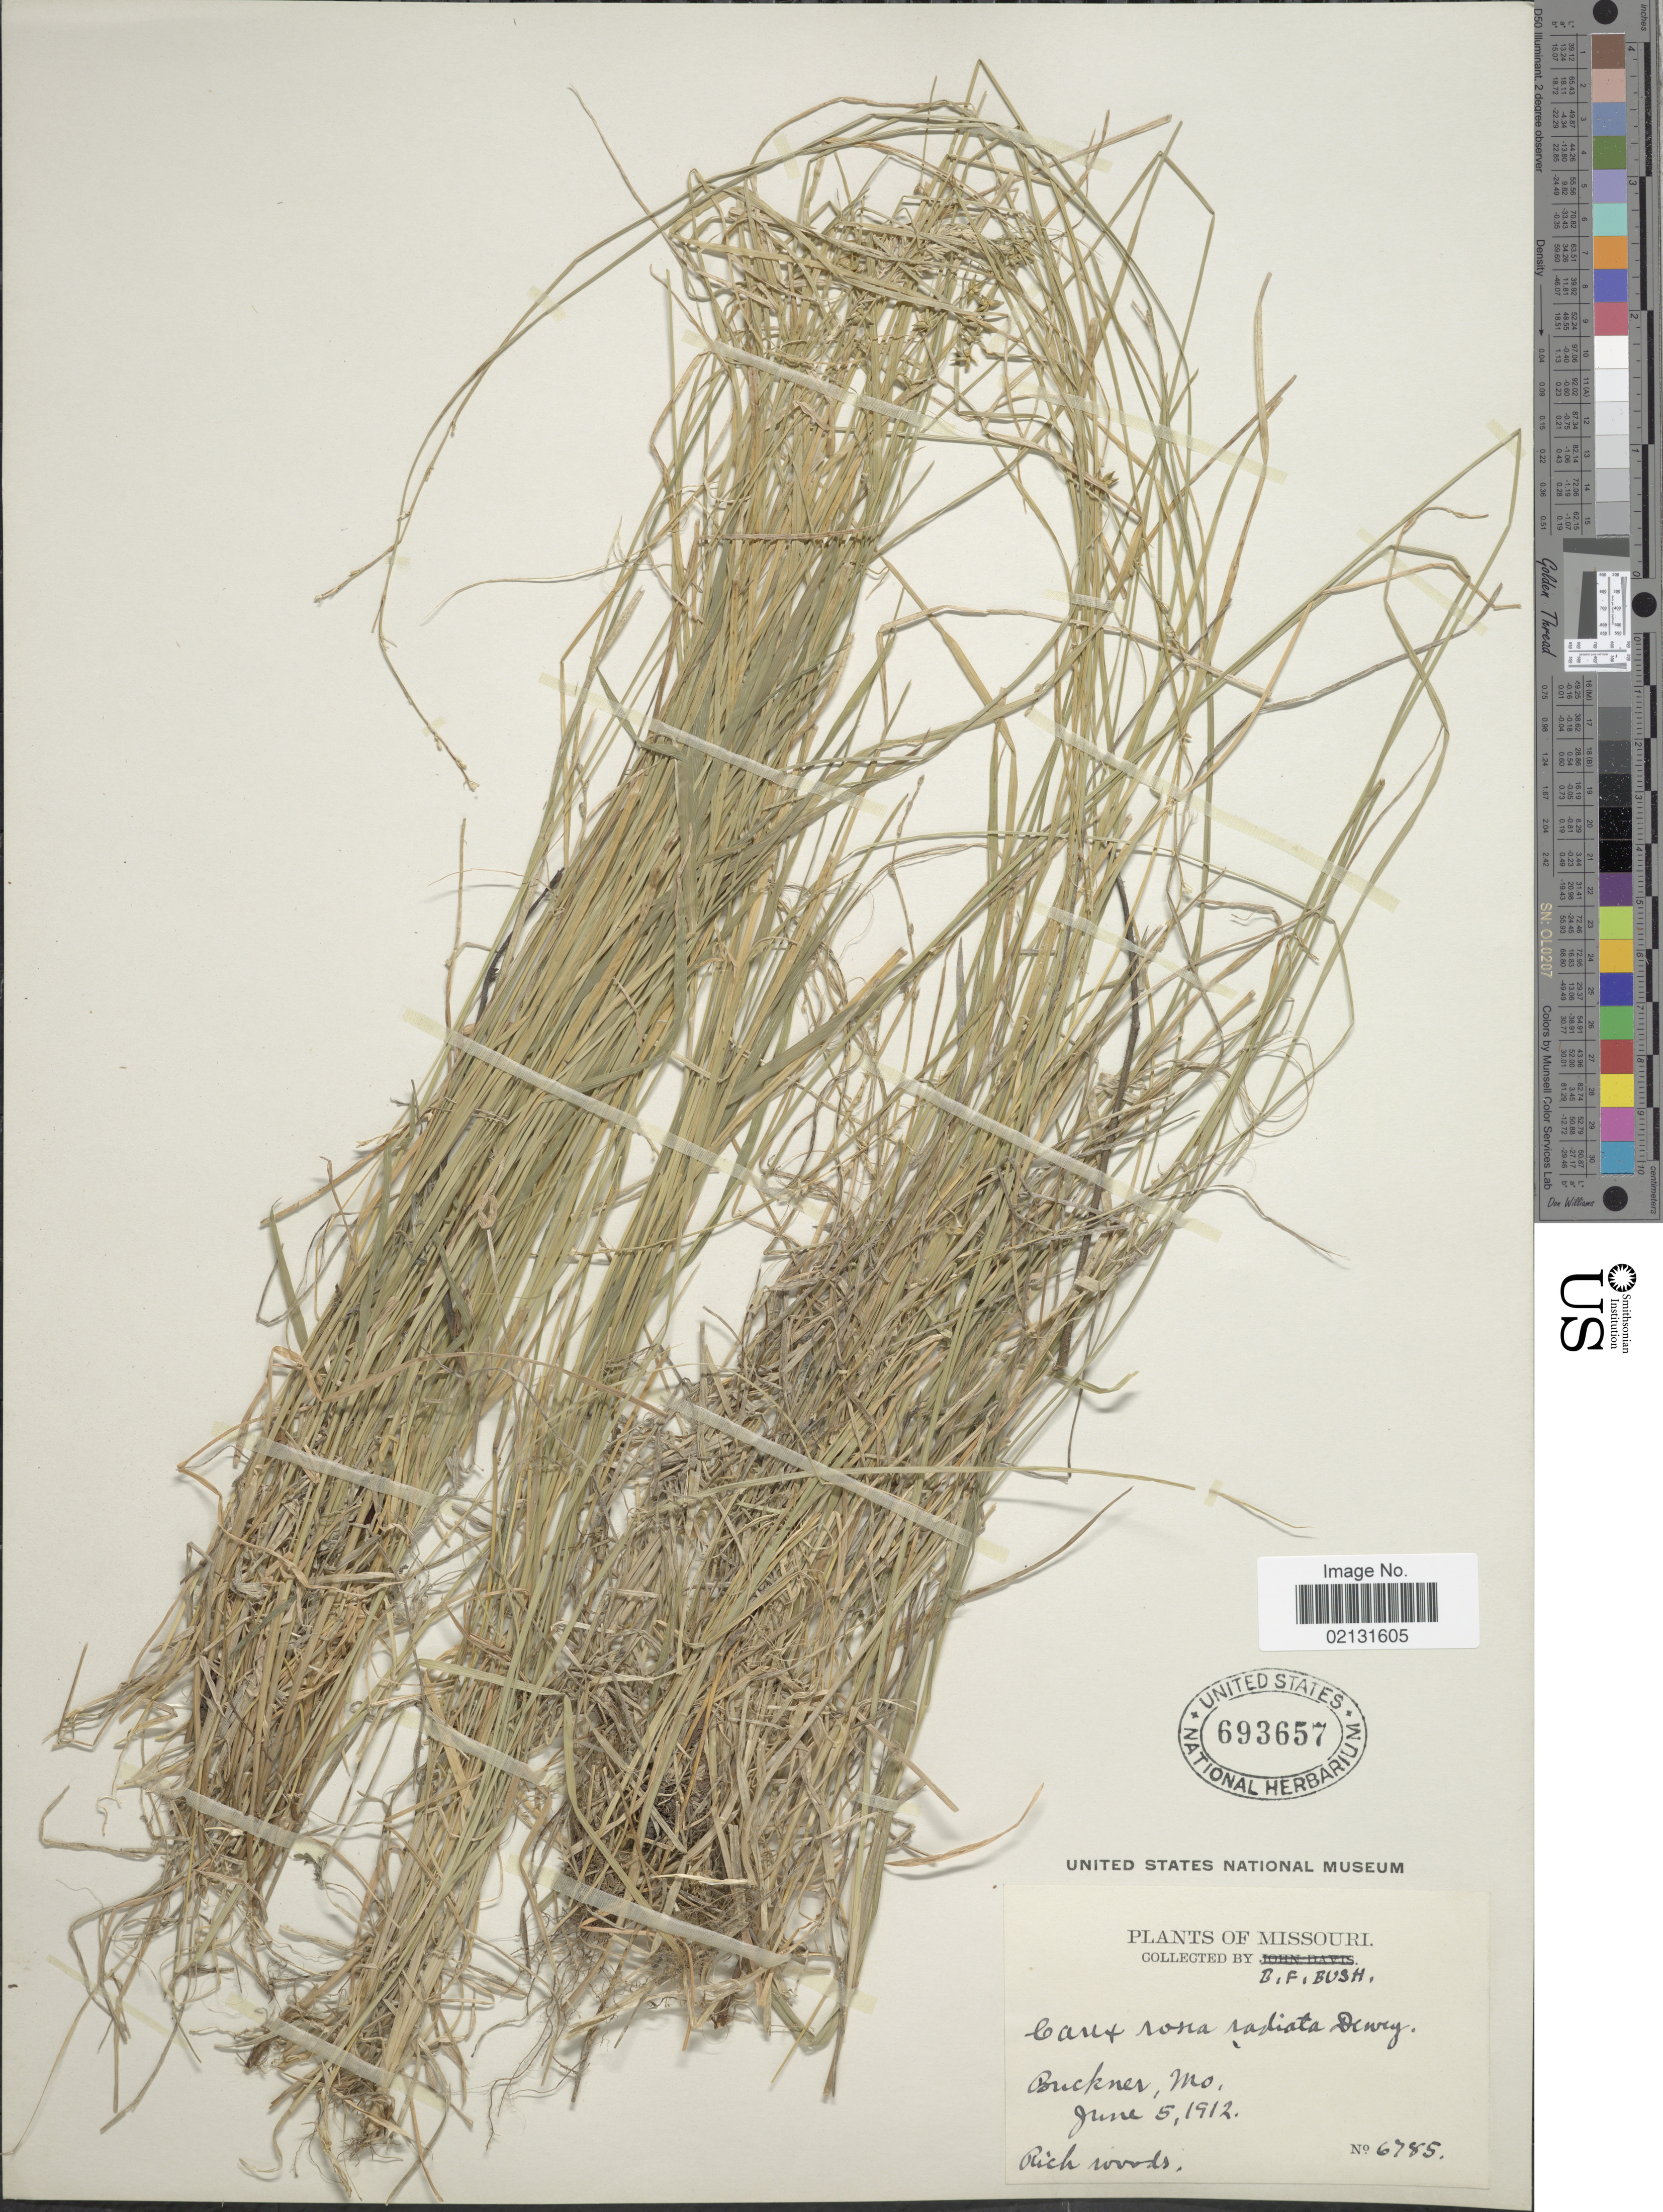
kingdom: Plantae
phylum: Tracheophyta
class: Liliopsida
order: Poales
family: Cyperaceae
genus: Carex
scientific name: Carex rosea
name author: Willd.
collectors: B. F. Bush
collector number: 6785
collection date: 1912-06-05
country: United States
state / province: Missouri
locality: Buckner, rich woods.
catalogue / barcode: US 693657